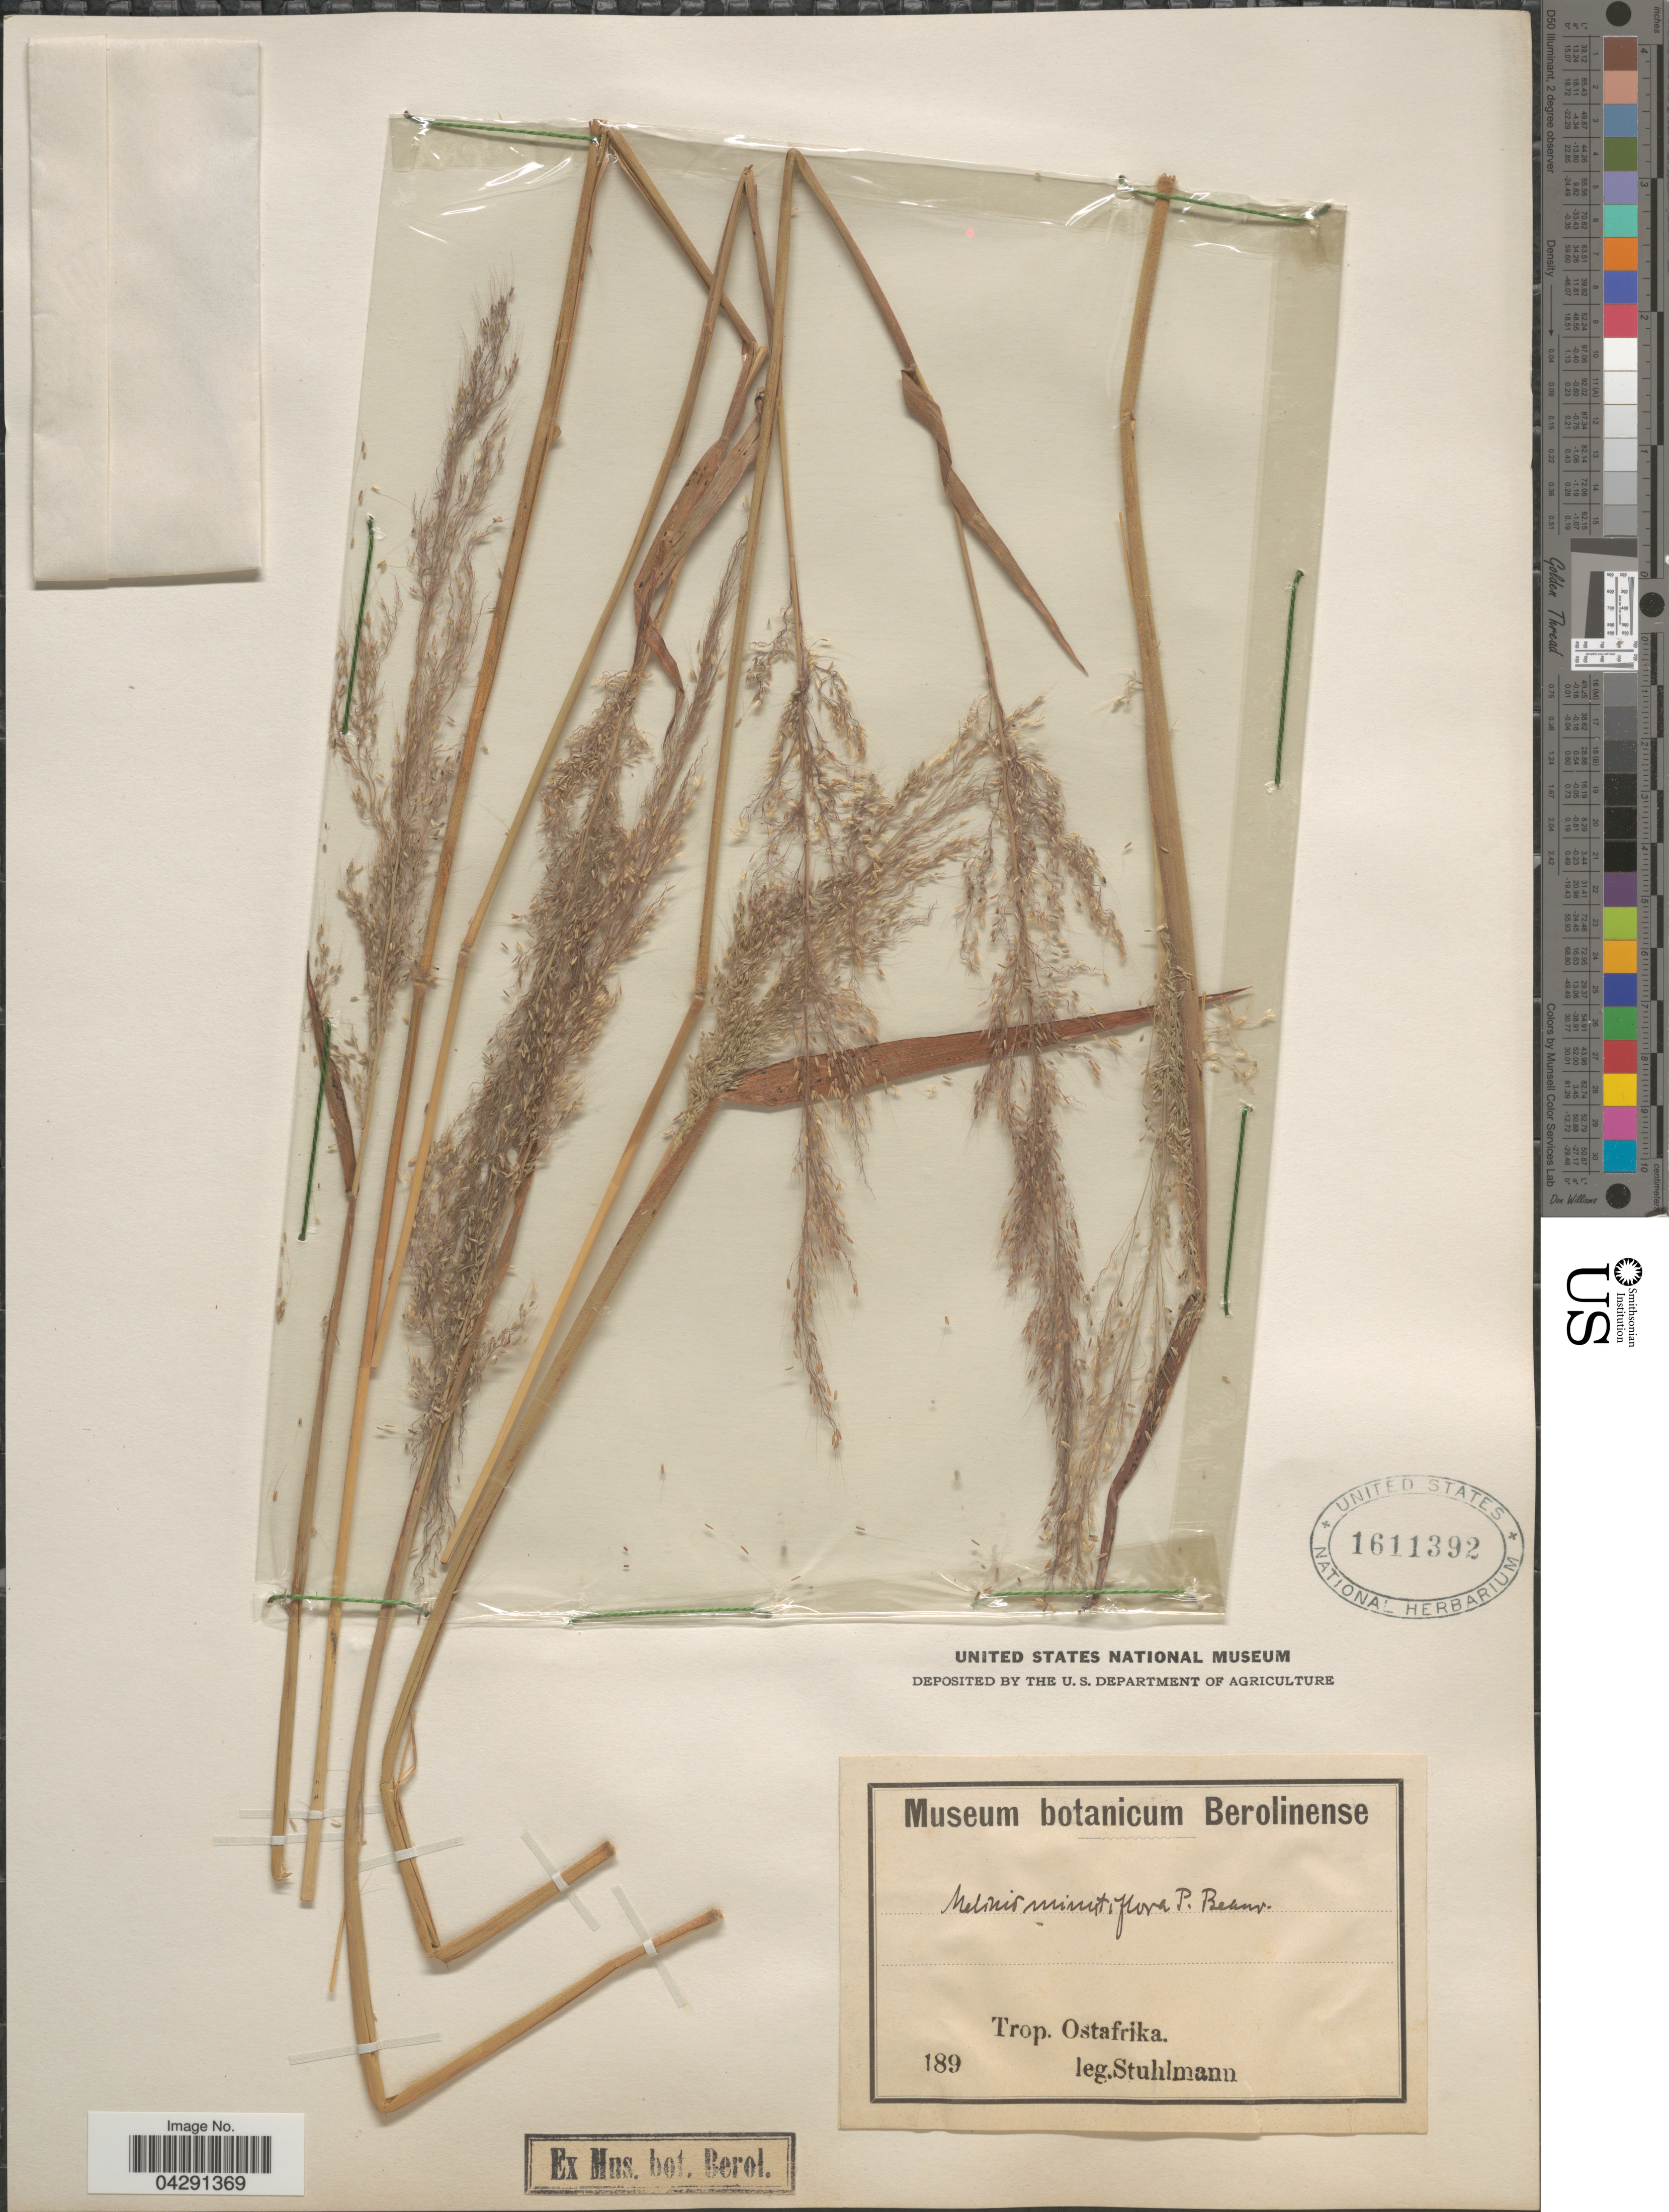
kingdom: Plantae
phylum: Tracheophyta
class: Liliopsida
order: Poales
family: Poaceae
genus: Melinis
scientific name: Melinis minutiflora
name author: P. Beauv.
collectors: -. Stuhlmann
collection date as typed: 189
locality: Trop. Ostafrika.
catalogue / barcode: US 1611392